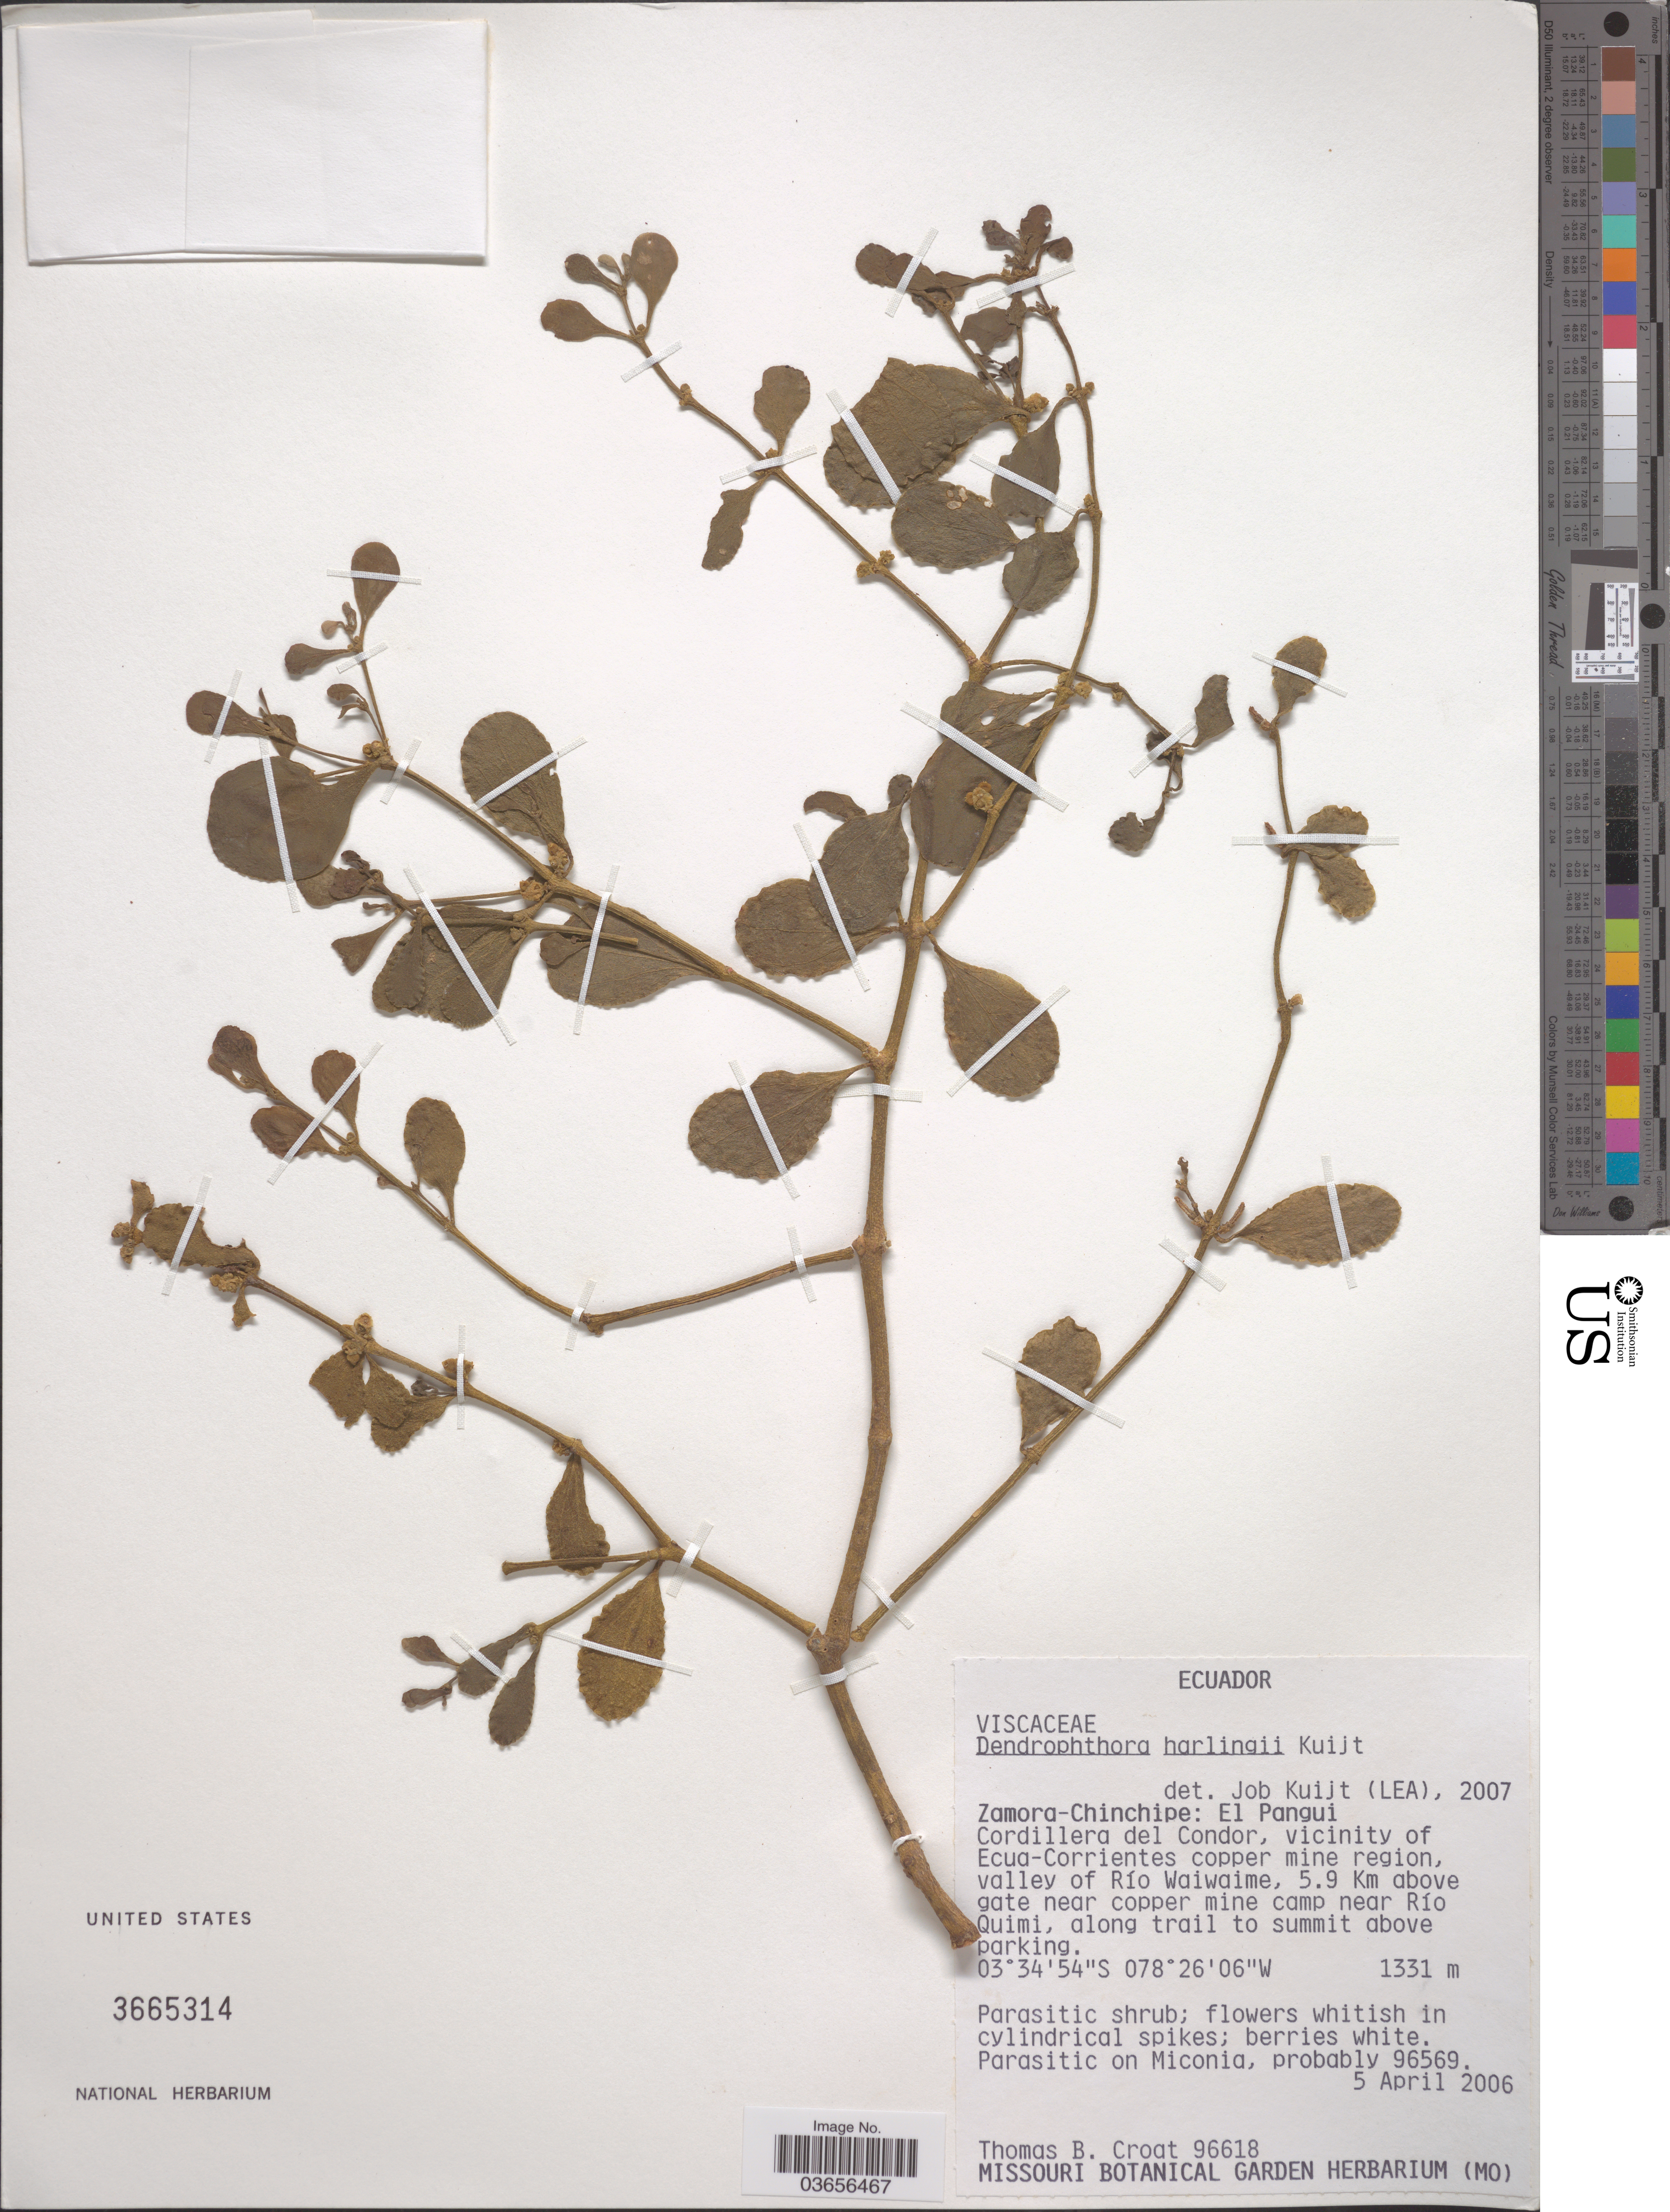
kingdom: Plantae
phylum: Tracheophyta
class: Magnoliopsida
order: Santalales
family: Viscaceae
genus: Dendrophthora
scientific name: Dendrophthora harlingii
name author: Kuijt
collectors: T. B. Croat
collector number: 96618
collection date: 2006-04-05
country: Ecuador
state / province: Zamora-Chinchipe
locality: El Pangui Cordillera del Condor, vicinity of Ecua-Corrientes copper mine region, valley of Río Waiwaime, 5.9 Km abvoe gate near copper mine camp near Río Quimi, along trail to summit above parking.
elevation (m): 1331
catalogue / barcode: US 3665314